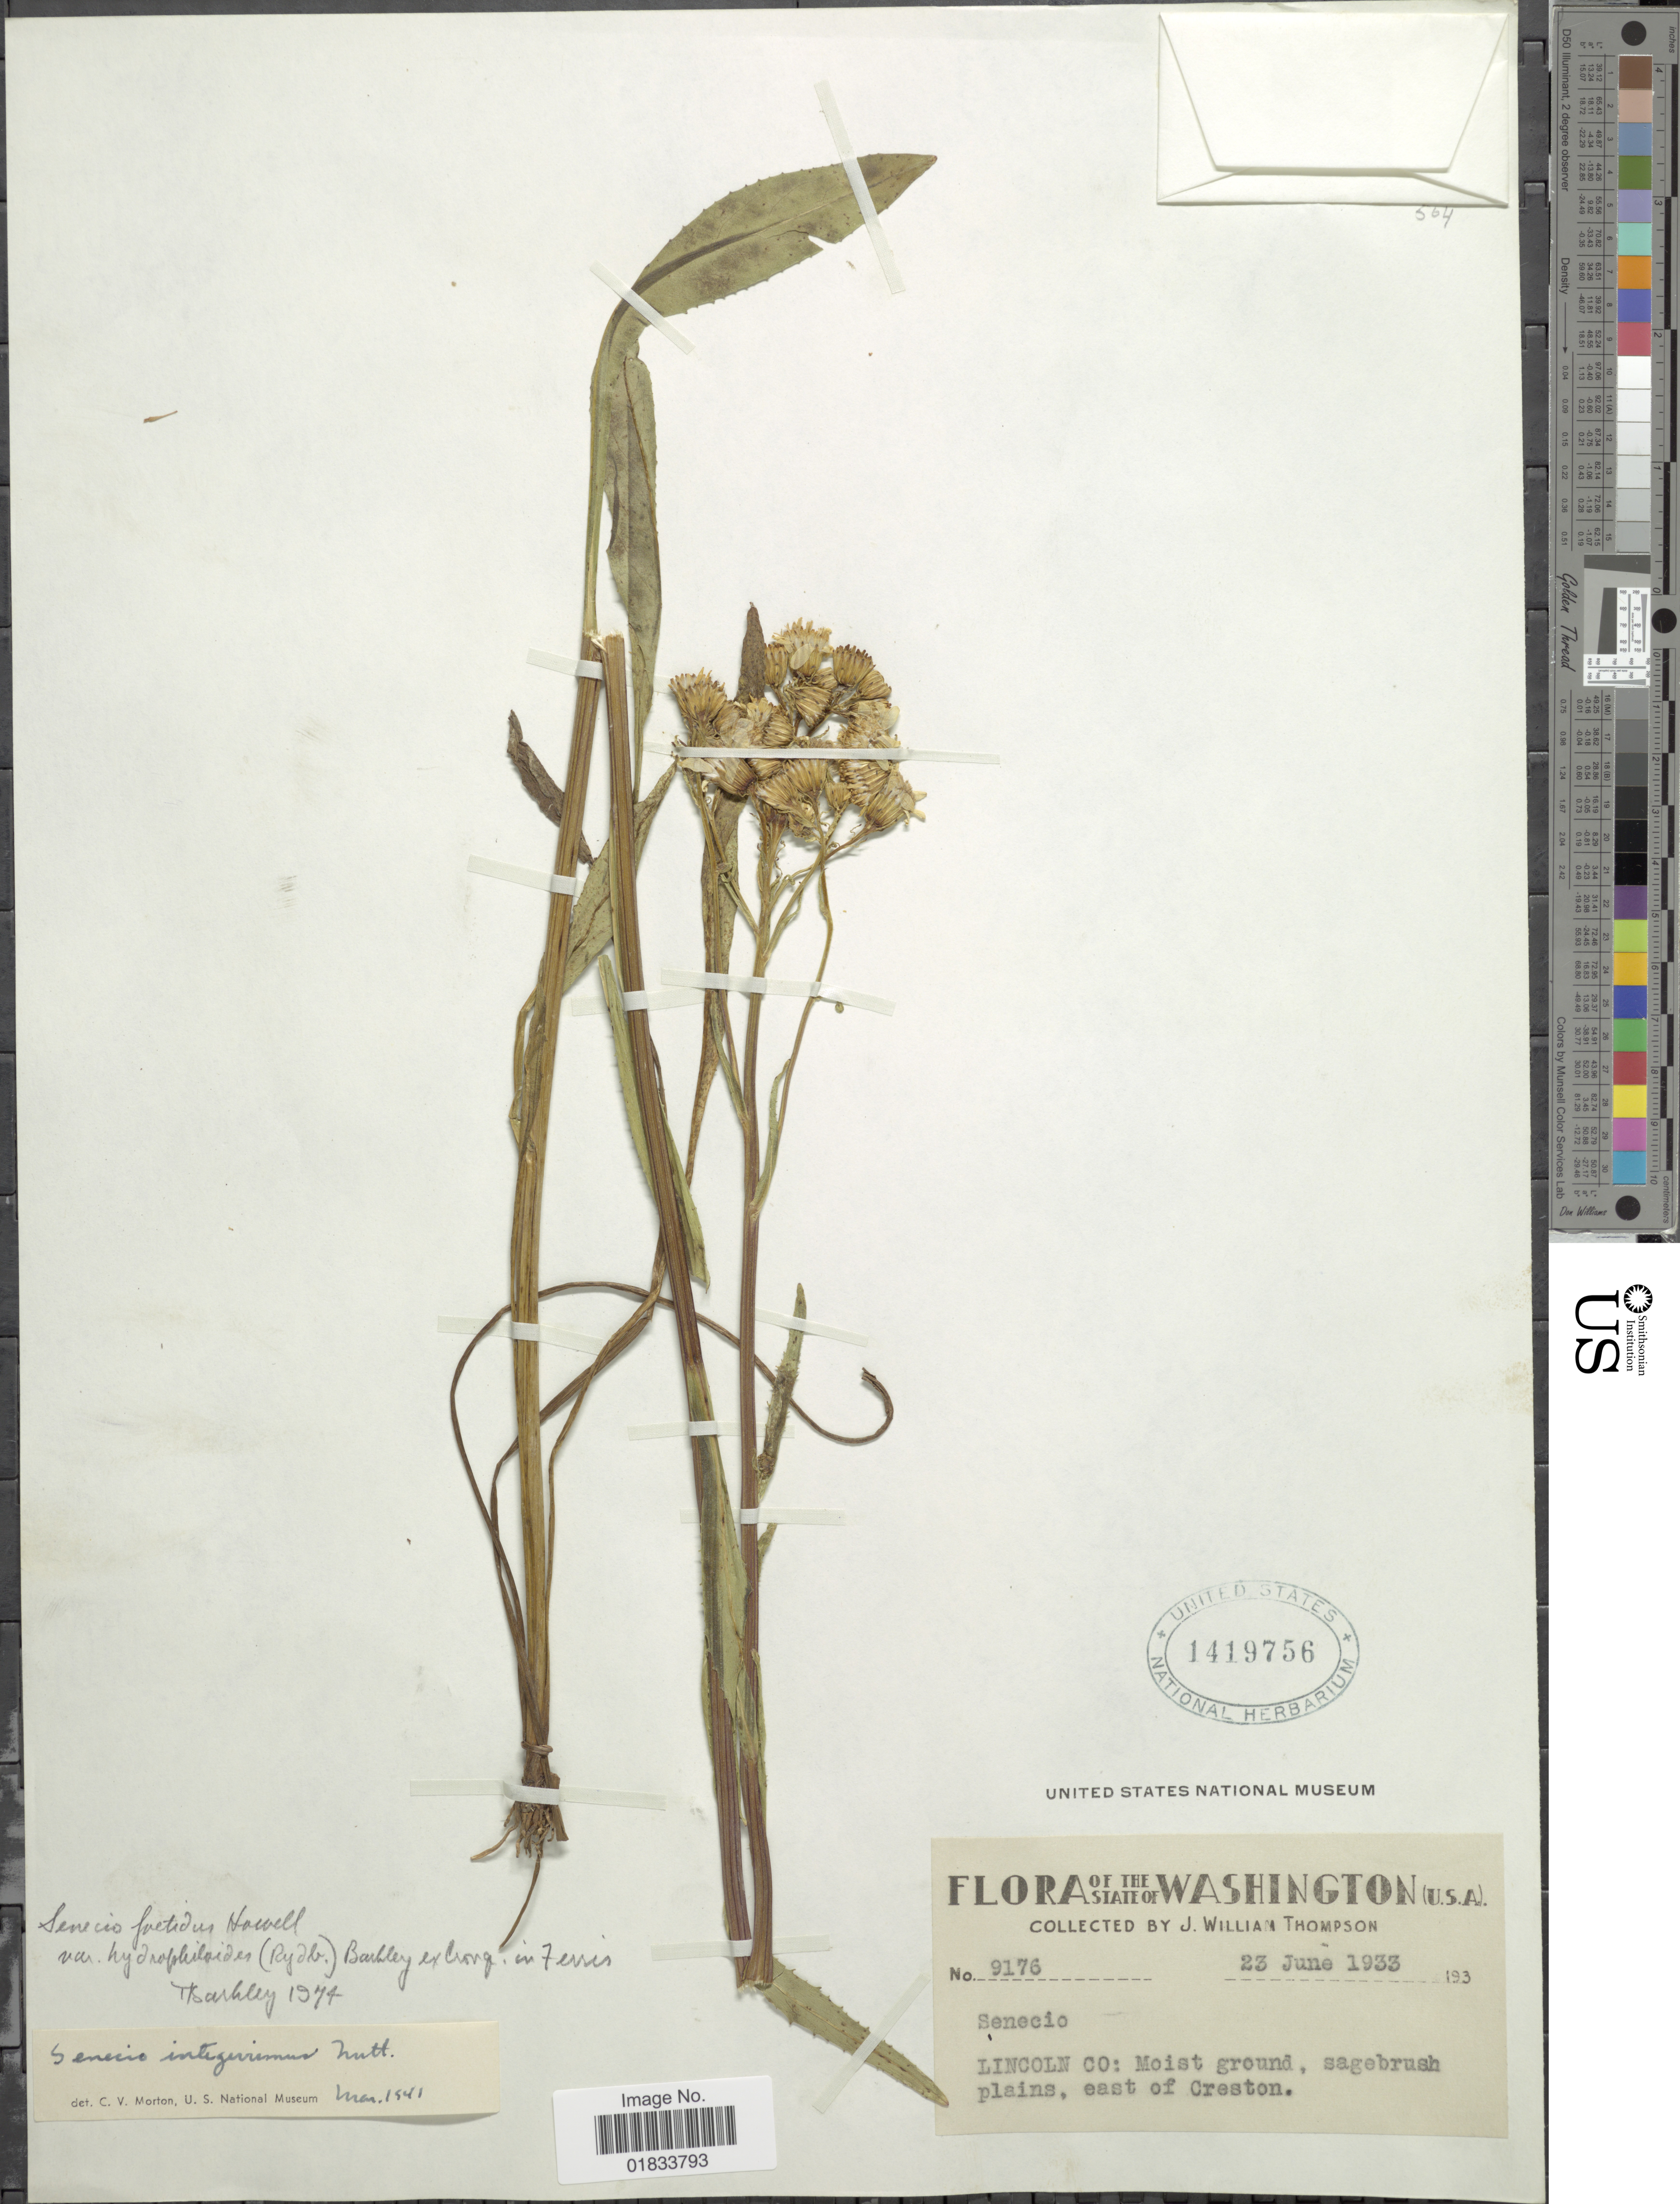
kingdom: Plantae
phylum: Tracheophyta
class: Magnoliopsida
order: Asterales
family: Asteraceae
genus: Senecio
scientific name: Senecio hydrophiloides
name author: Rydb.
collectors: J. W. Thompson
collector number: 9176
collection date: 1933-06-23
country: United States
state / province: Washington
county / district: Lincoln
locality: Lincoln Co.: Moist ground, sagebrush plains, east of Creston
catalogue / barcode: US 1419756